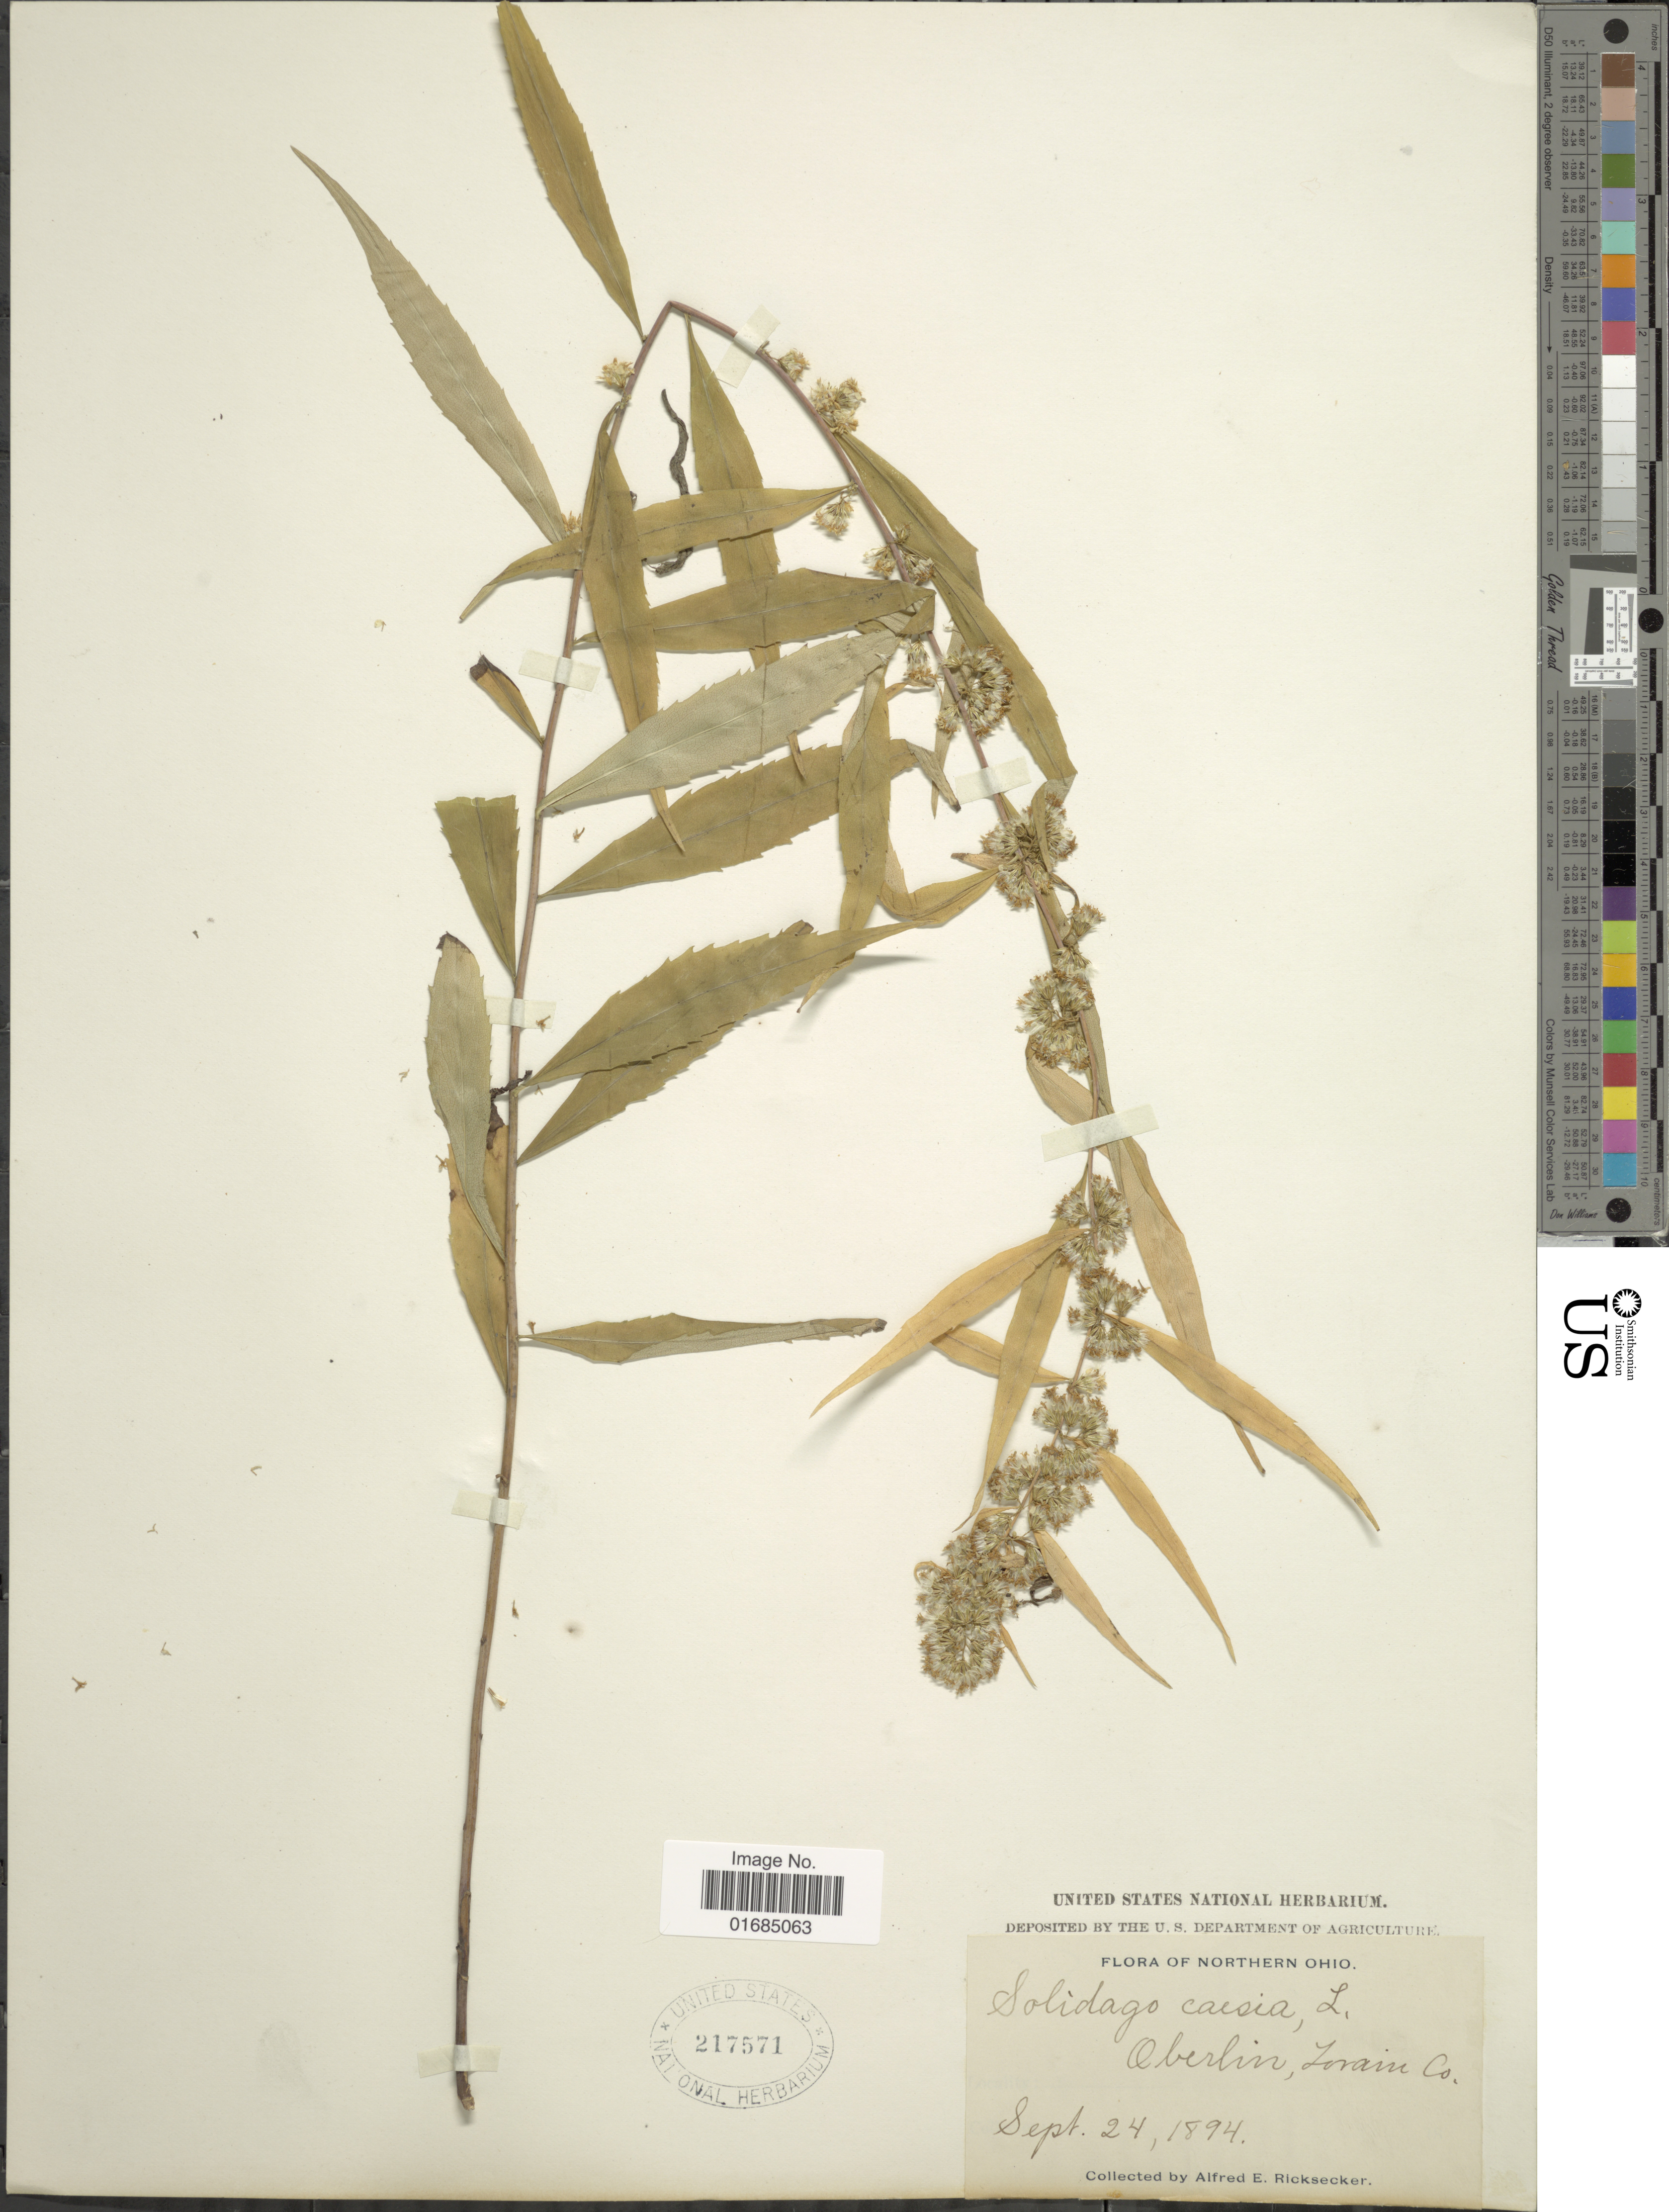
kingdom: Plantae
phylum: Tracheophyta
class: Magnoliopsida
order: Asterales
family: Asteraceae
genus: Solidago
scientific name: Solidago caesia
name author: L.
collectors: A. E. Ricksecker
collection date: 1894-09-24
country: United States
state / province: Ohio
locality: Northern Ohio, Oberlin, Lorain Co.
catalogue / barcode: US 217571